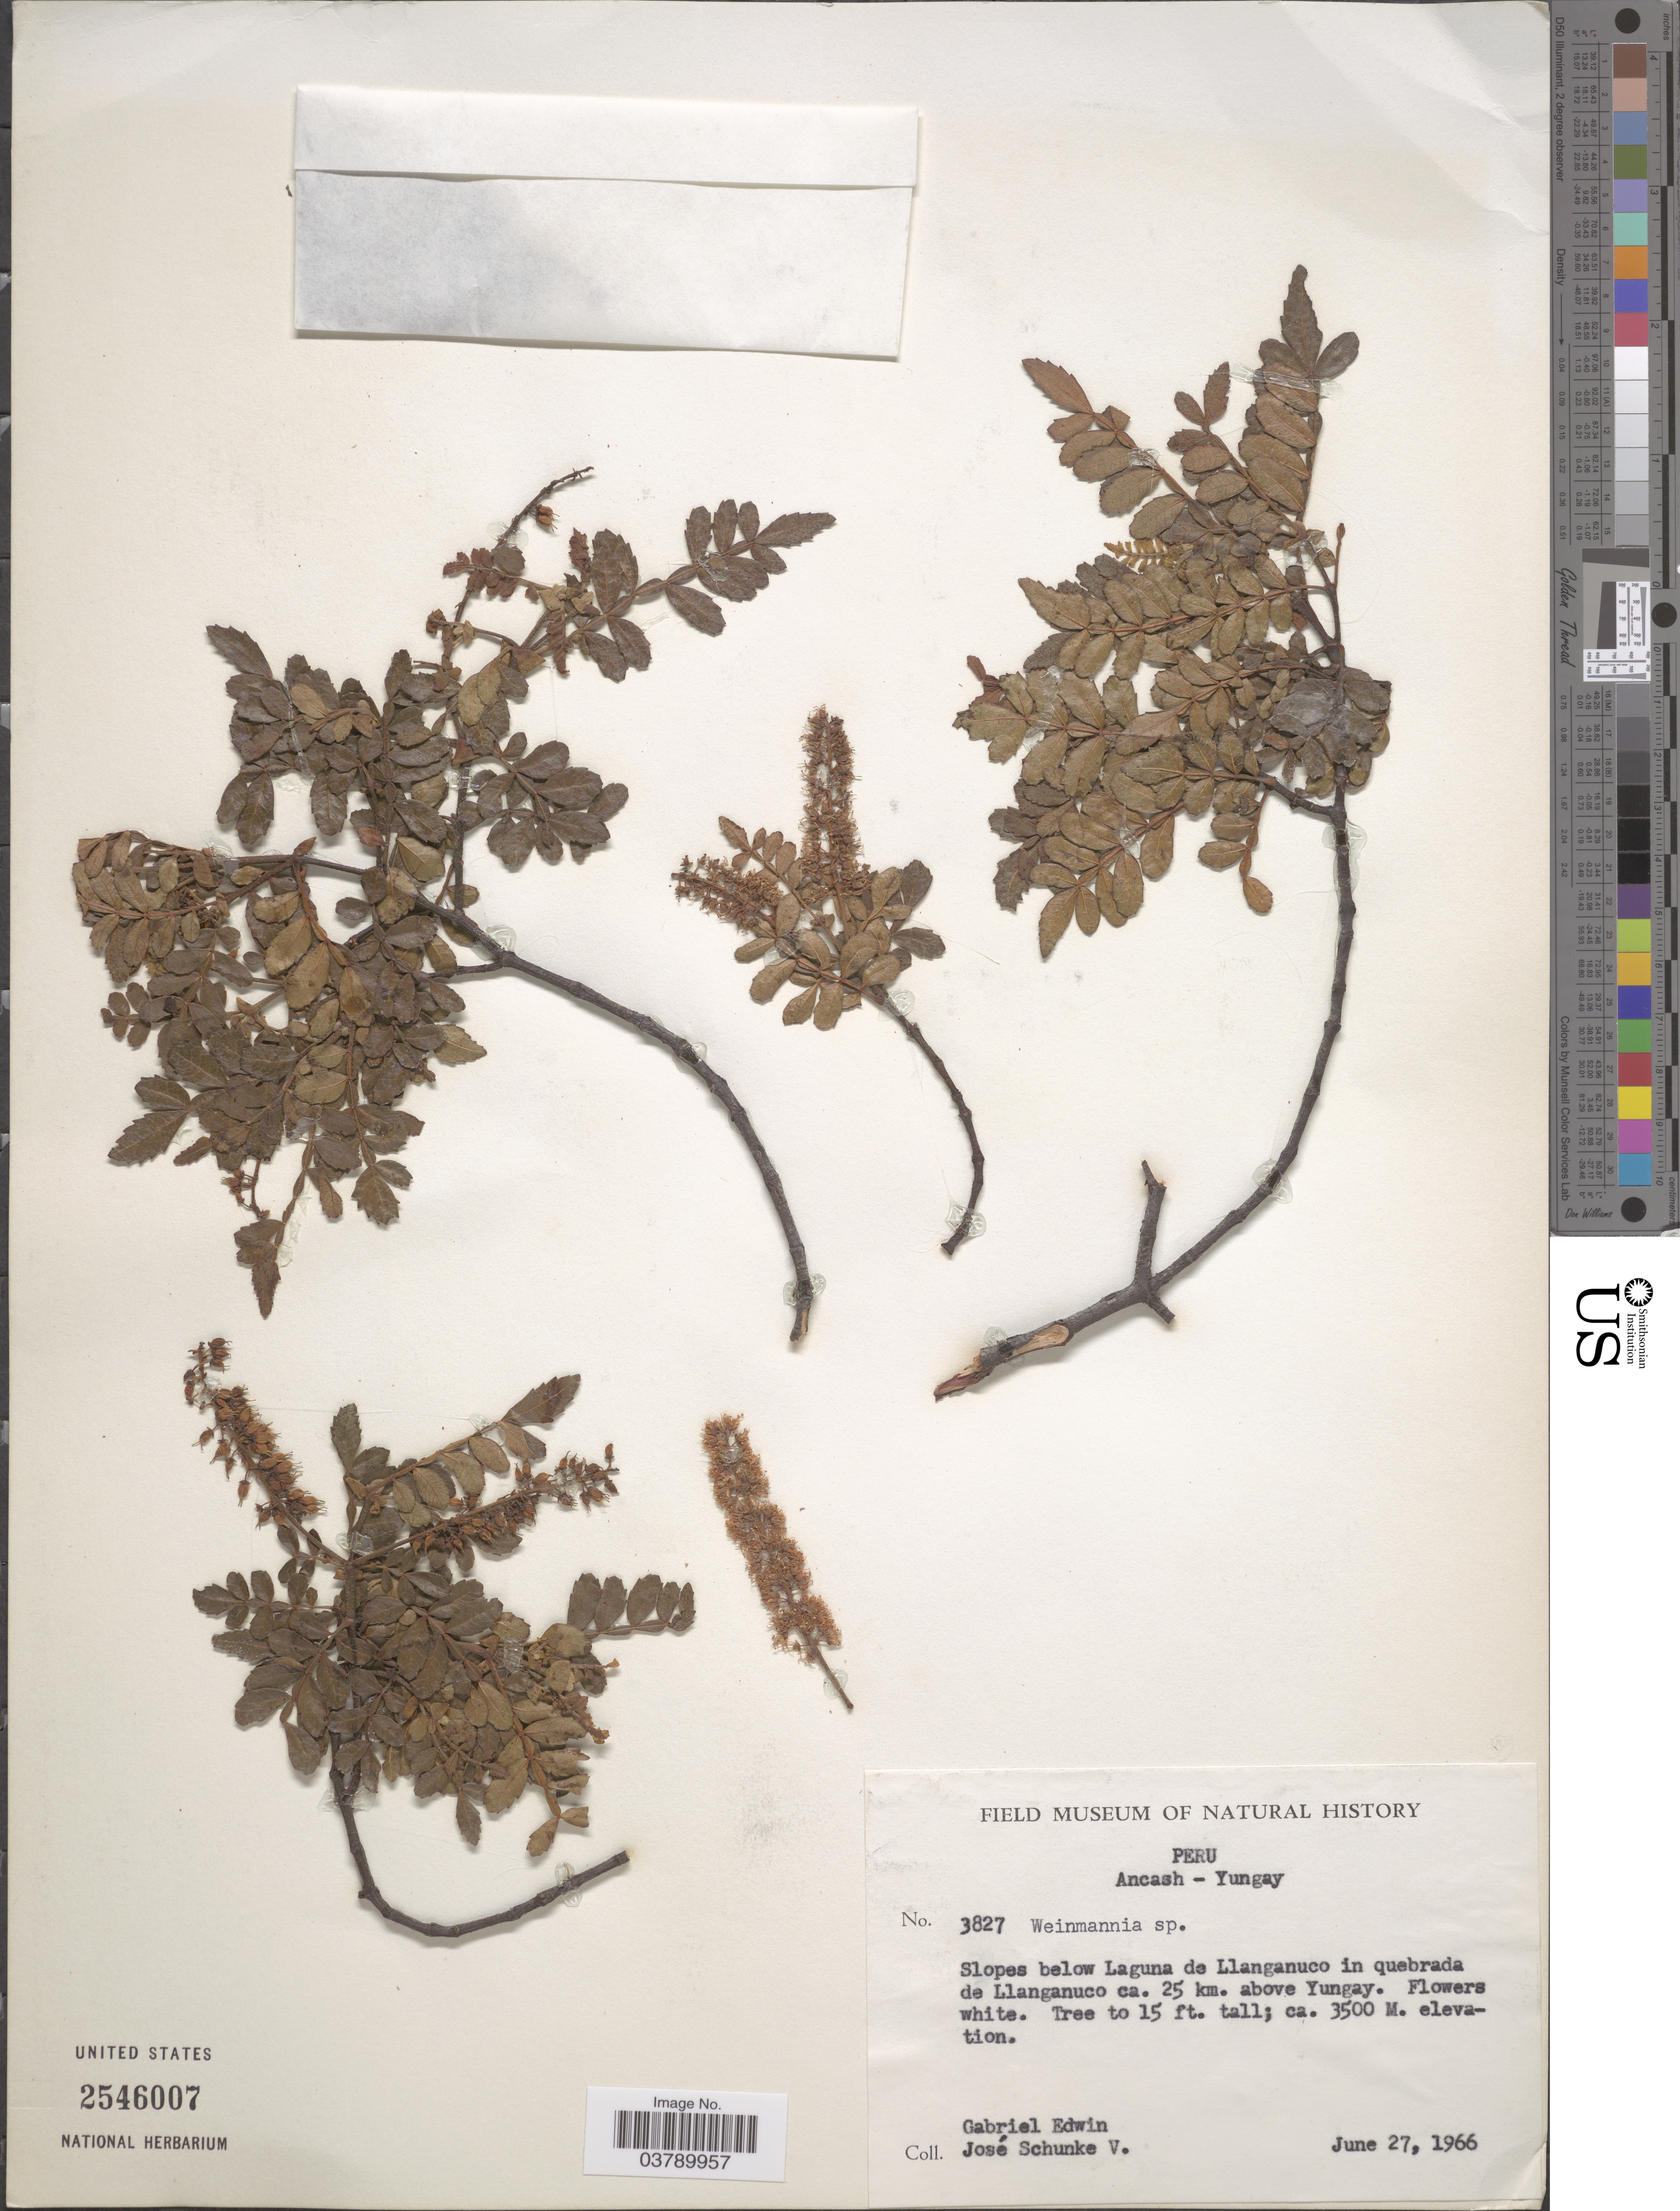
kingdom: Plantae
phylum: Tracheophyta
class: Magnoliopsida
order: Oxalidales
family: Cunoniaceae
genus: Weinmannia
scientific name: Weinmannia sp.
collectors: G. Edwin & J. Schunke Vigo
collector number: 3827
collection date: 1966-06-27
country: Peru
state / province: Ancash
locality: Yungay. Slopes below Laguna de Llanganuco in quebrada de Llanganuco ca. 25 km. above Yungay.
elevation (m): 3500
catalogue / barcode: US 2546007